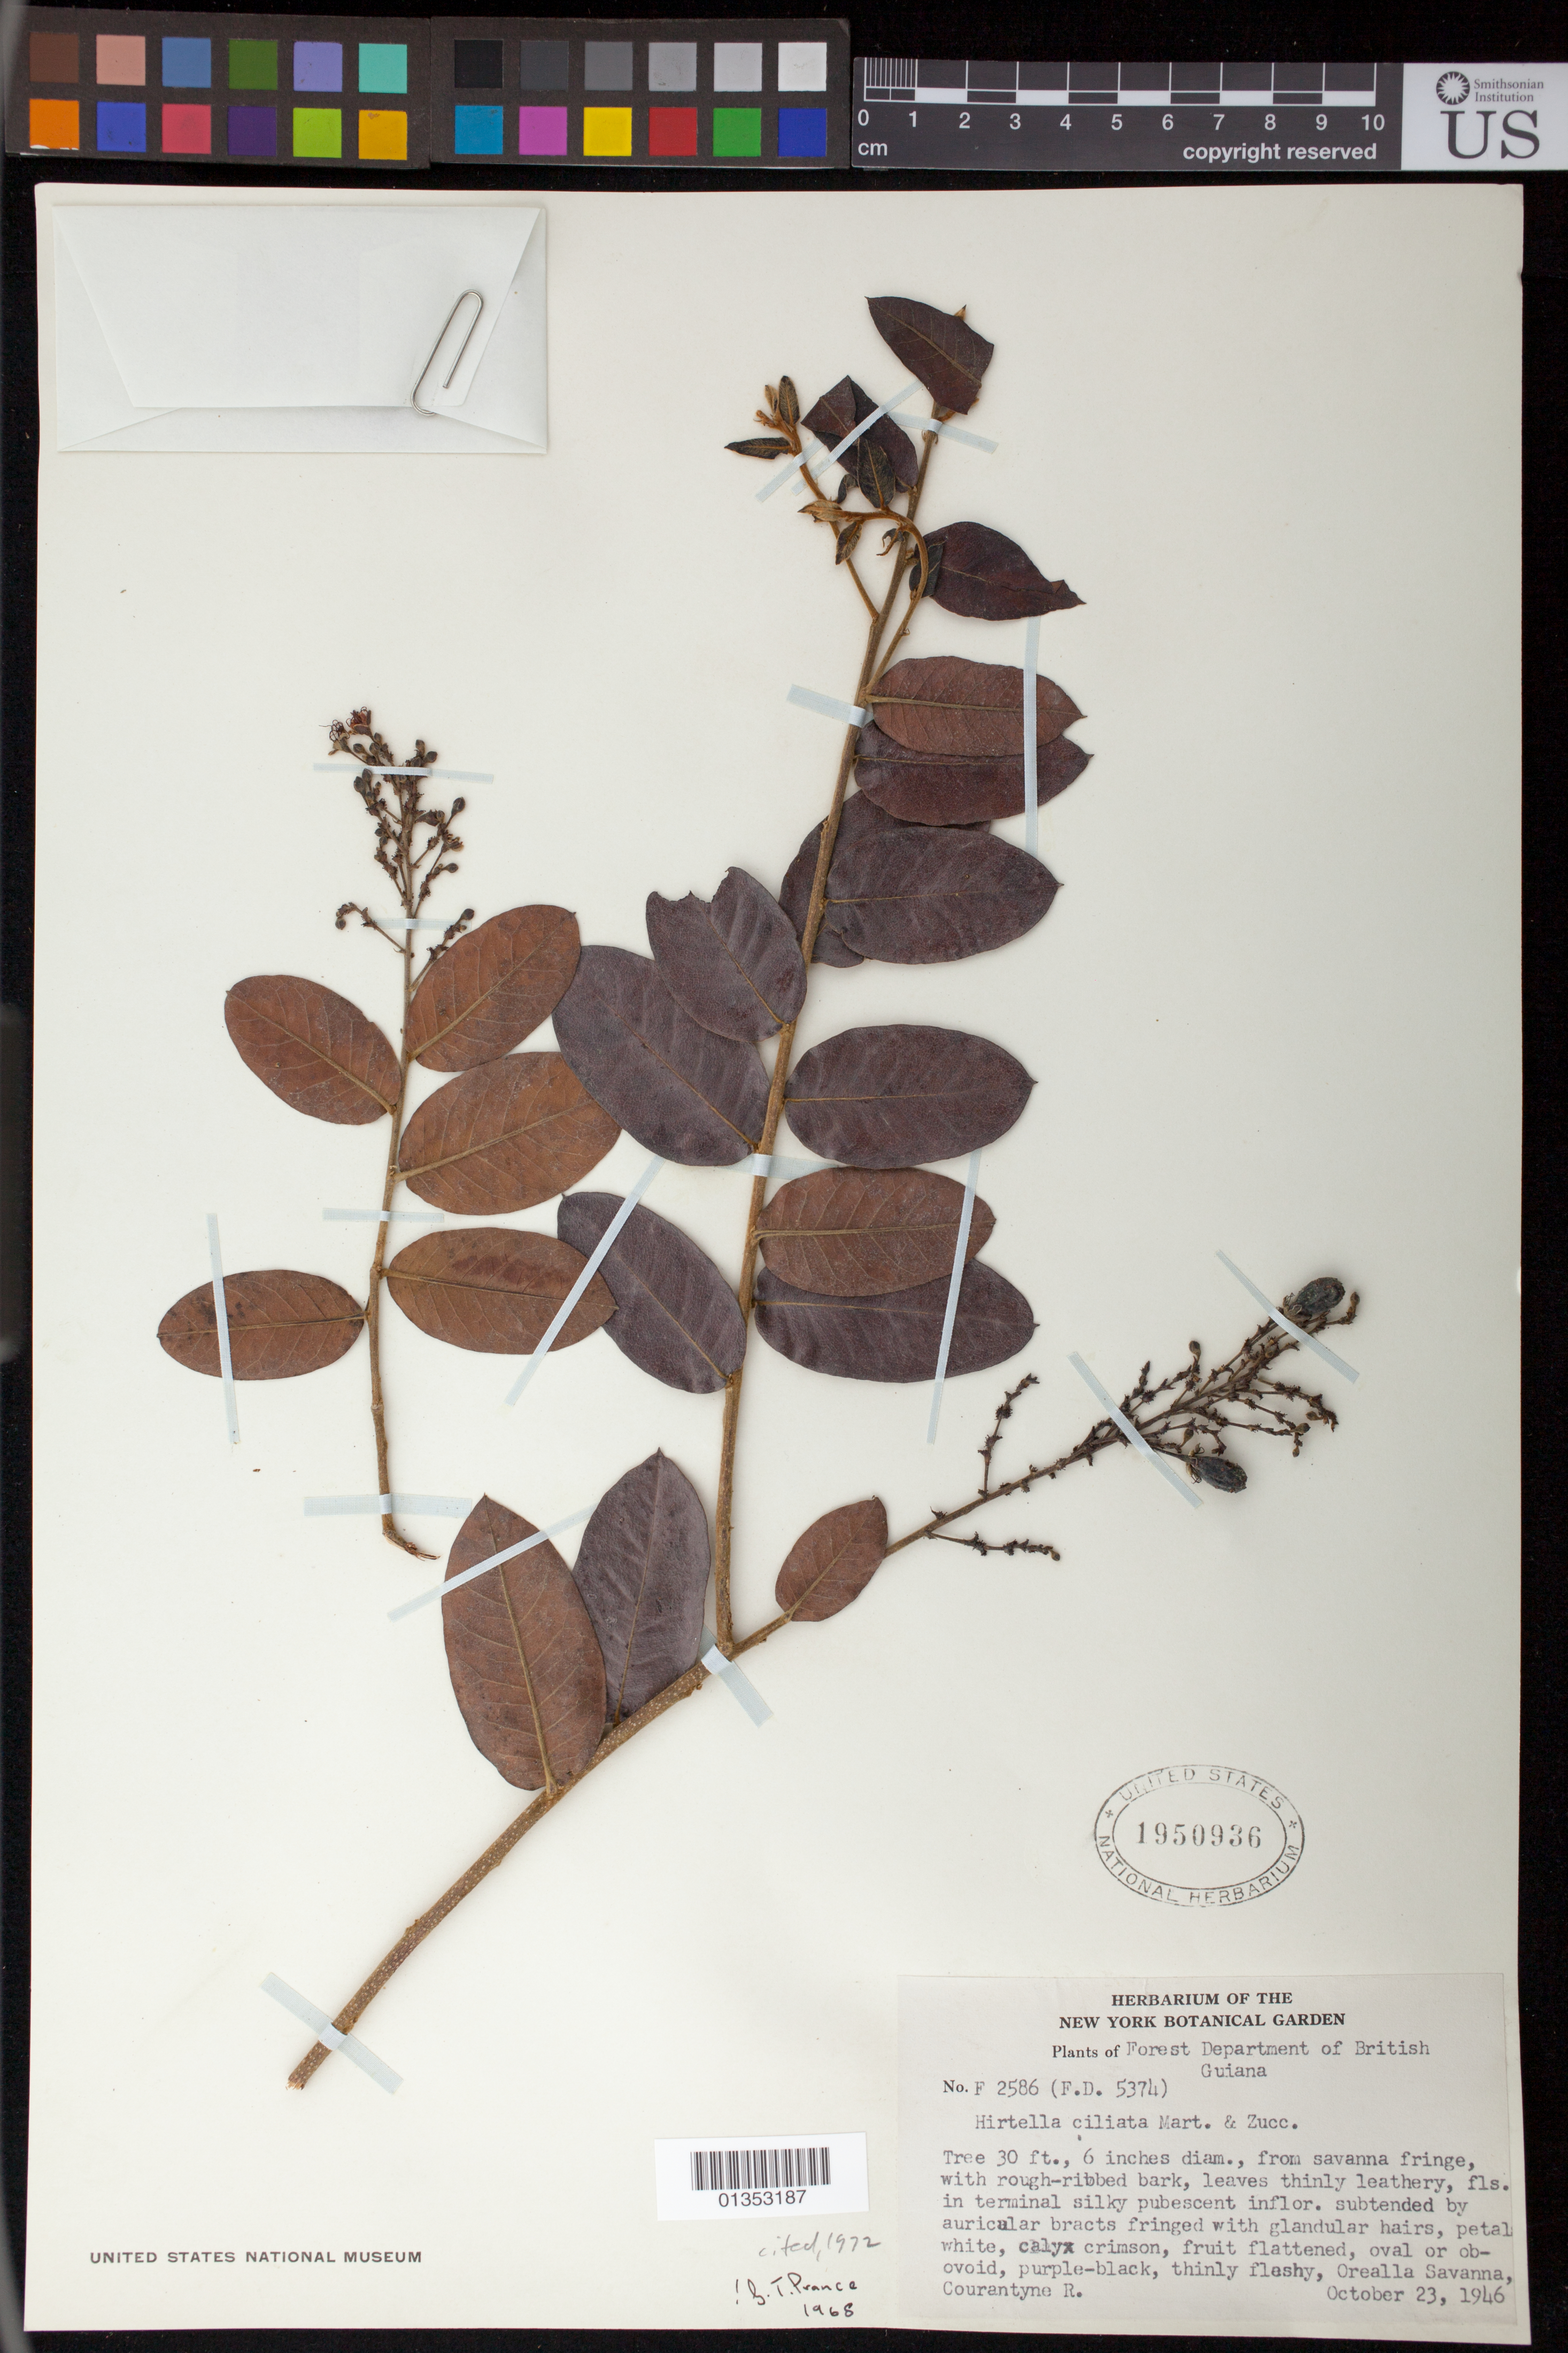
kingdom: Plantae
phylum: Tracheophyta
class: Magnoliopsida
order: Malpighiales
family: Chrysobalanaceae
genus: Hirtella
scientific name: Hirtella ciliata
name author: Mart. & Zucc.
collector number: F 2586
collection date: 1946-10-23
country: Guyana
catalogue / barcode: US 1950936